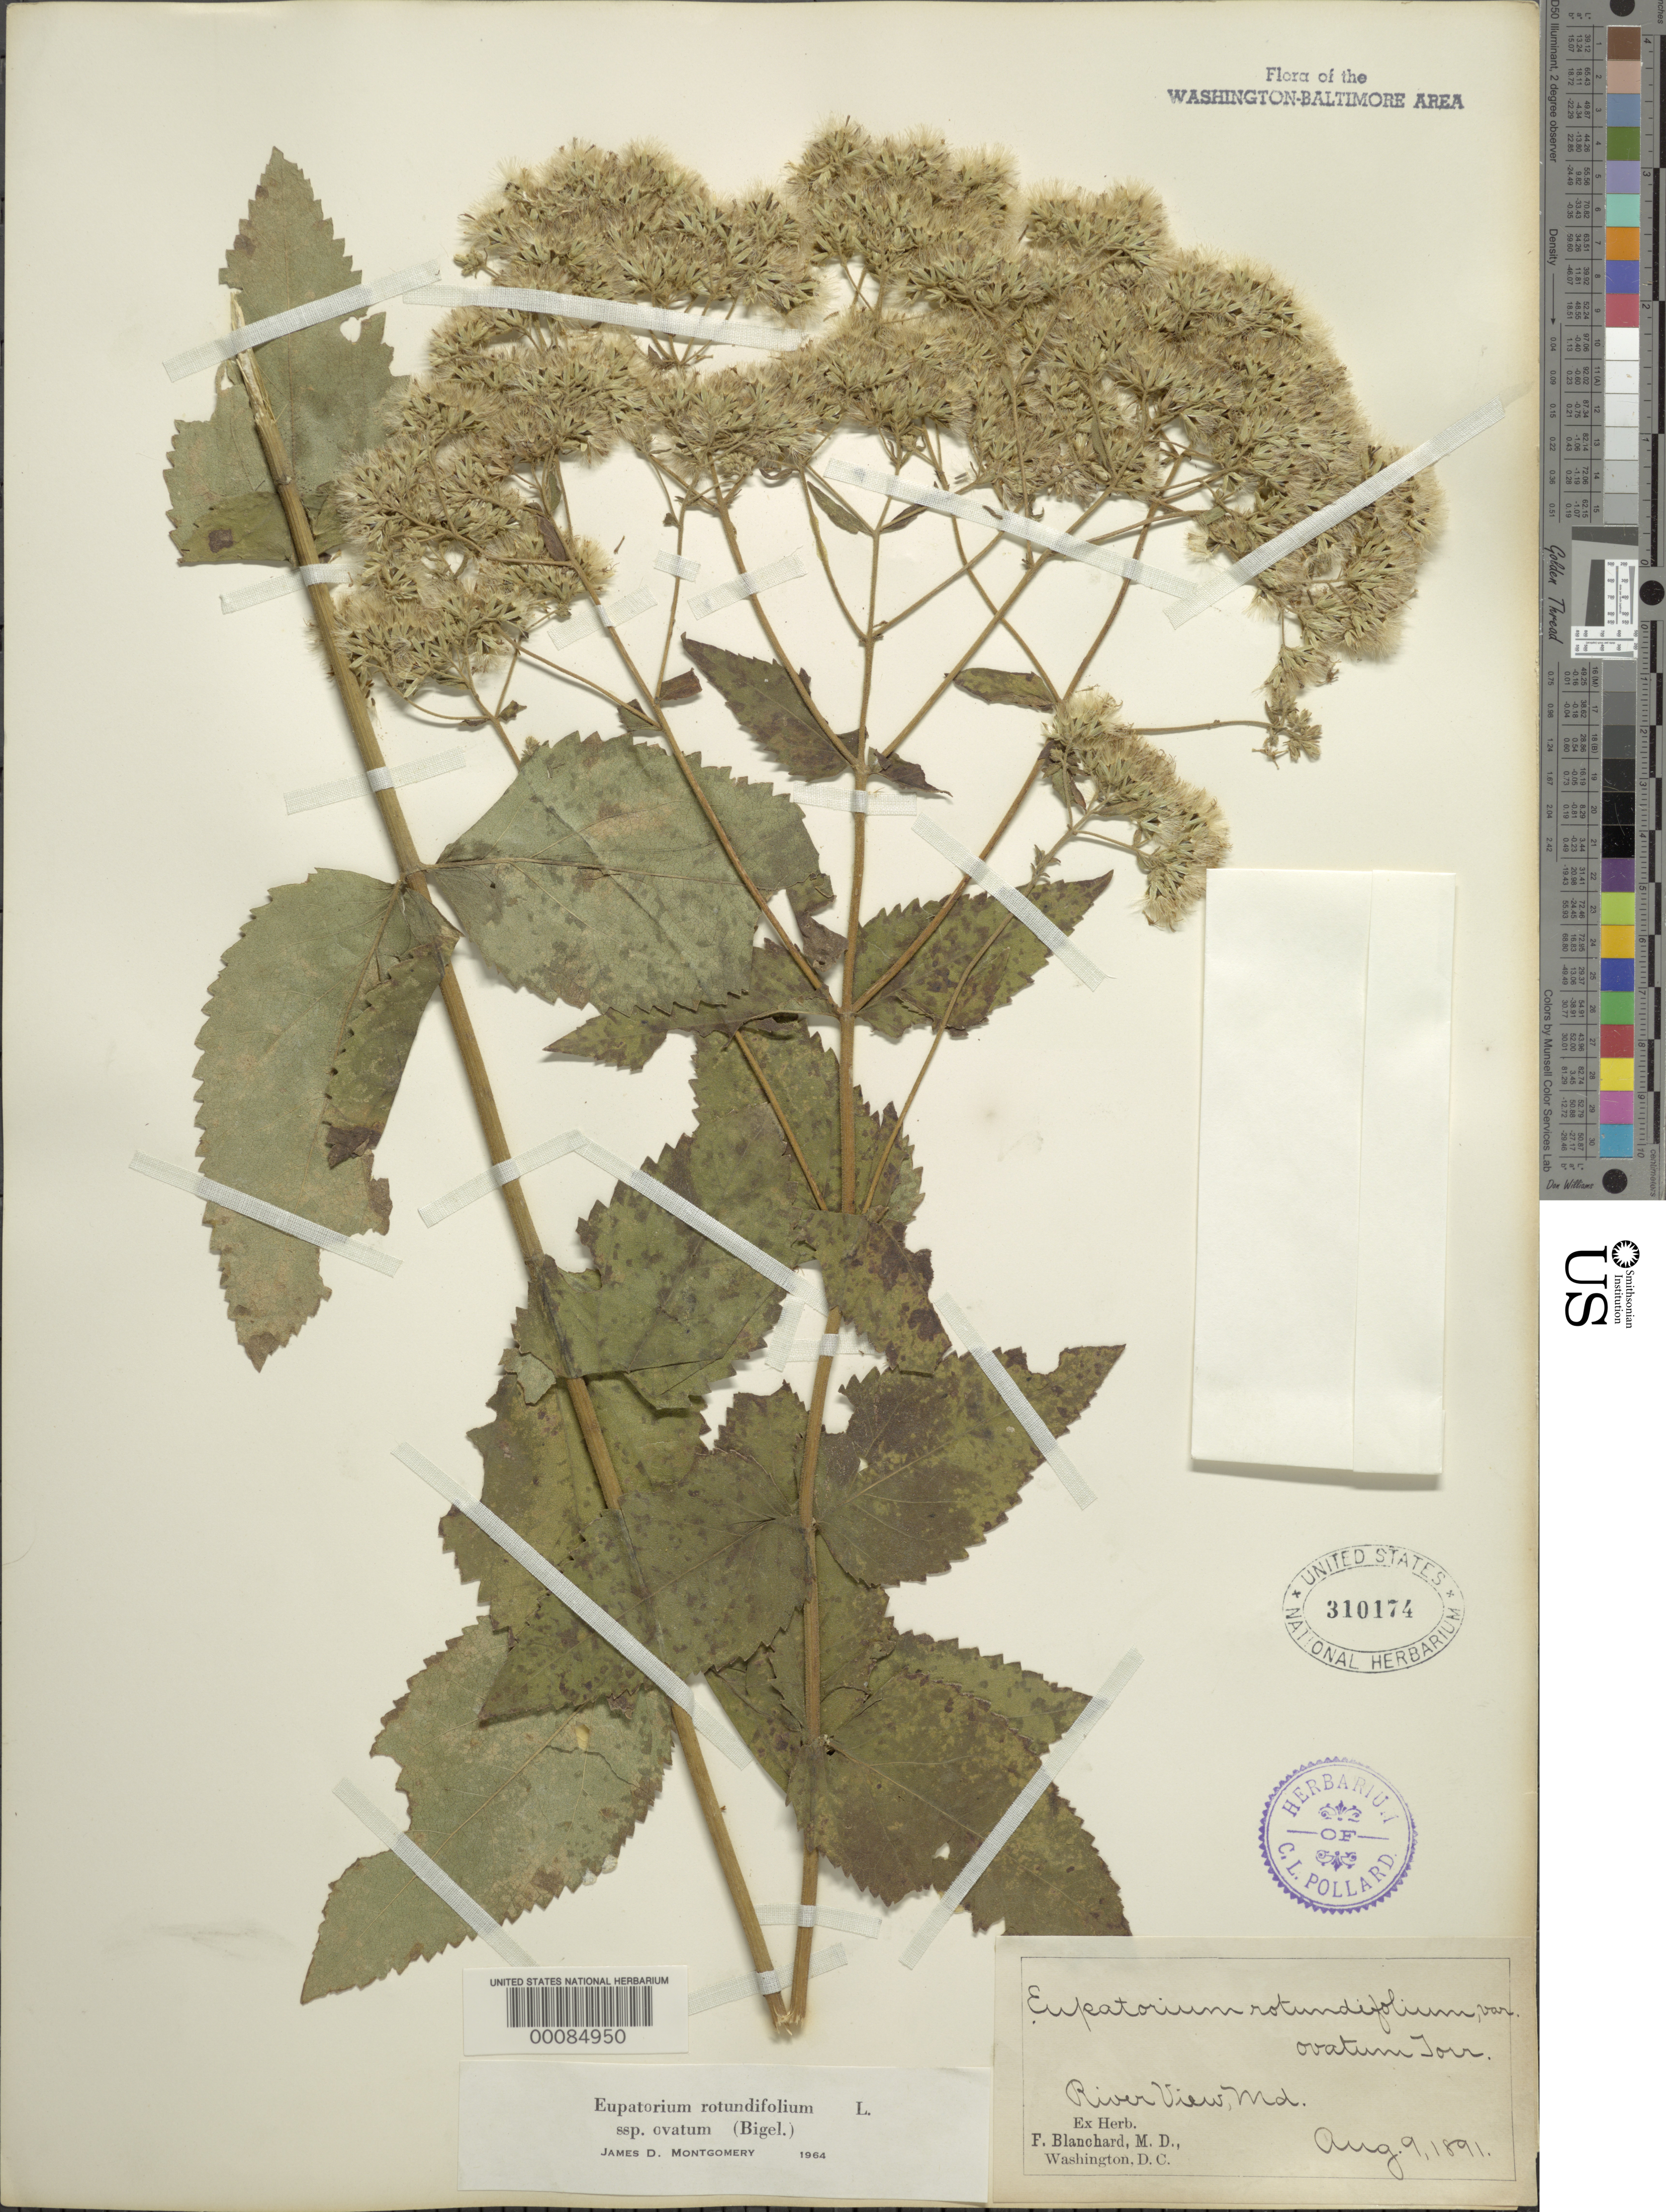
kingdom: Plantae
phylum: Tracheophyta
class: Magnoliopsida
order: Asterales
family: Asteraceae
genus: Eupatorium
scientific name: Eupatorium rotundifolium var. ovatum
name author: (Bigelow) J.D. Montgom. & Fairbrothers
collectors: F. Blanchard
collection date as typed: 09 Aug 1891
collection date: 1891-08-09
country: United States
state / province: Maryland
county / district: Prince George's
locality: River View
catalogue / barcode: US 310174